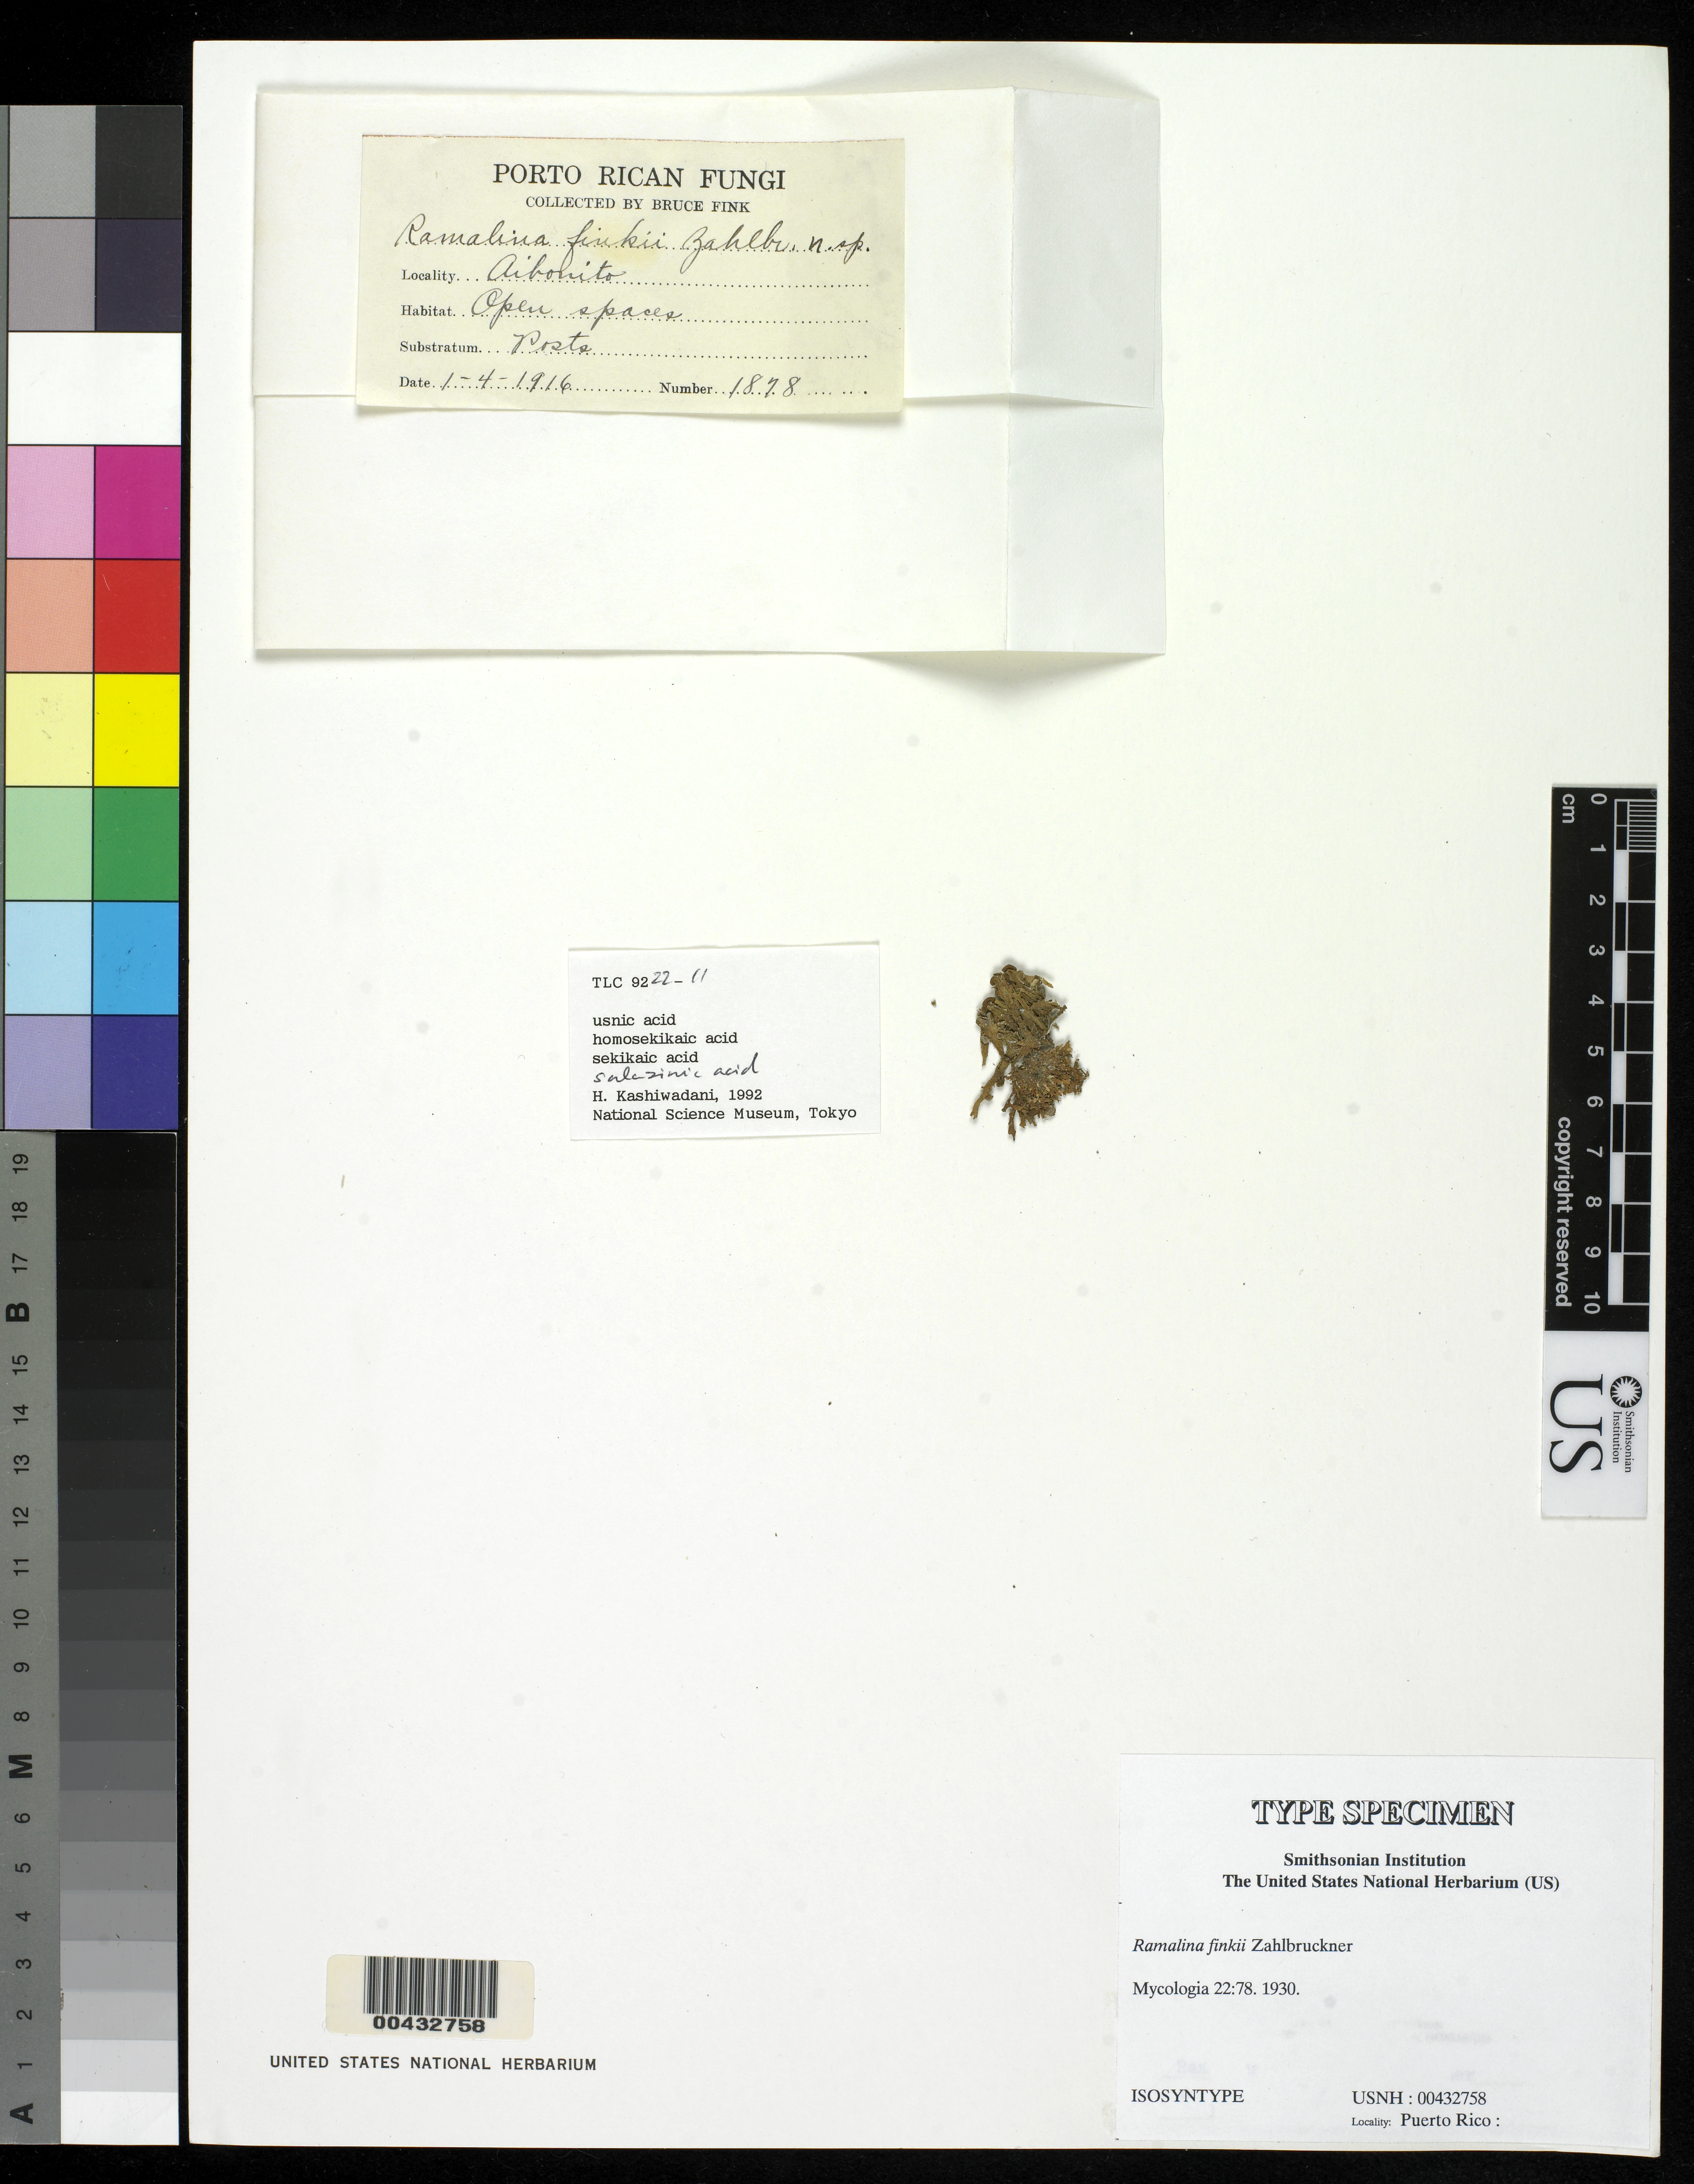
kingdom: Fungi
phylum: Ascomycota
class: Lecanoromycetes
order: Lecanorales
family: Ramalinaceae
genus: Ramalina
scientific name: Ramalina finkii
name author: Zahlbr.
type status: Isosyntype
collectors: B. Fink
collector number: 1878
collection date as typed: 04 Jan 1916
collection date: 1916-01-04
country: Puerto Rico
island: Greater Antilles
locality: Near Aibonito.